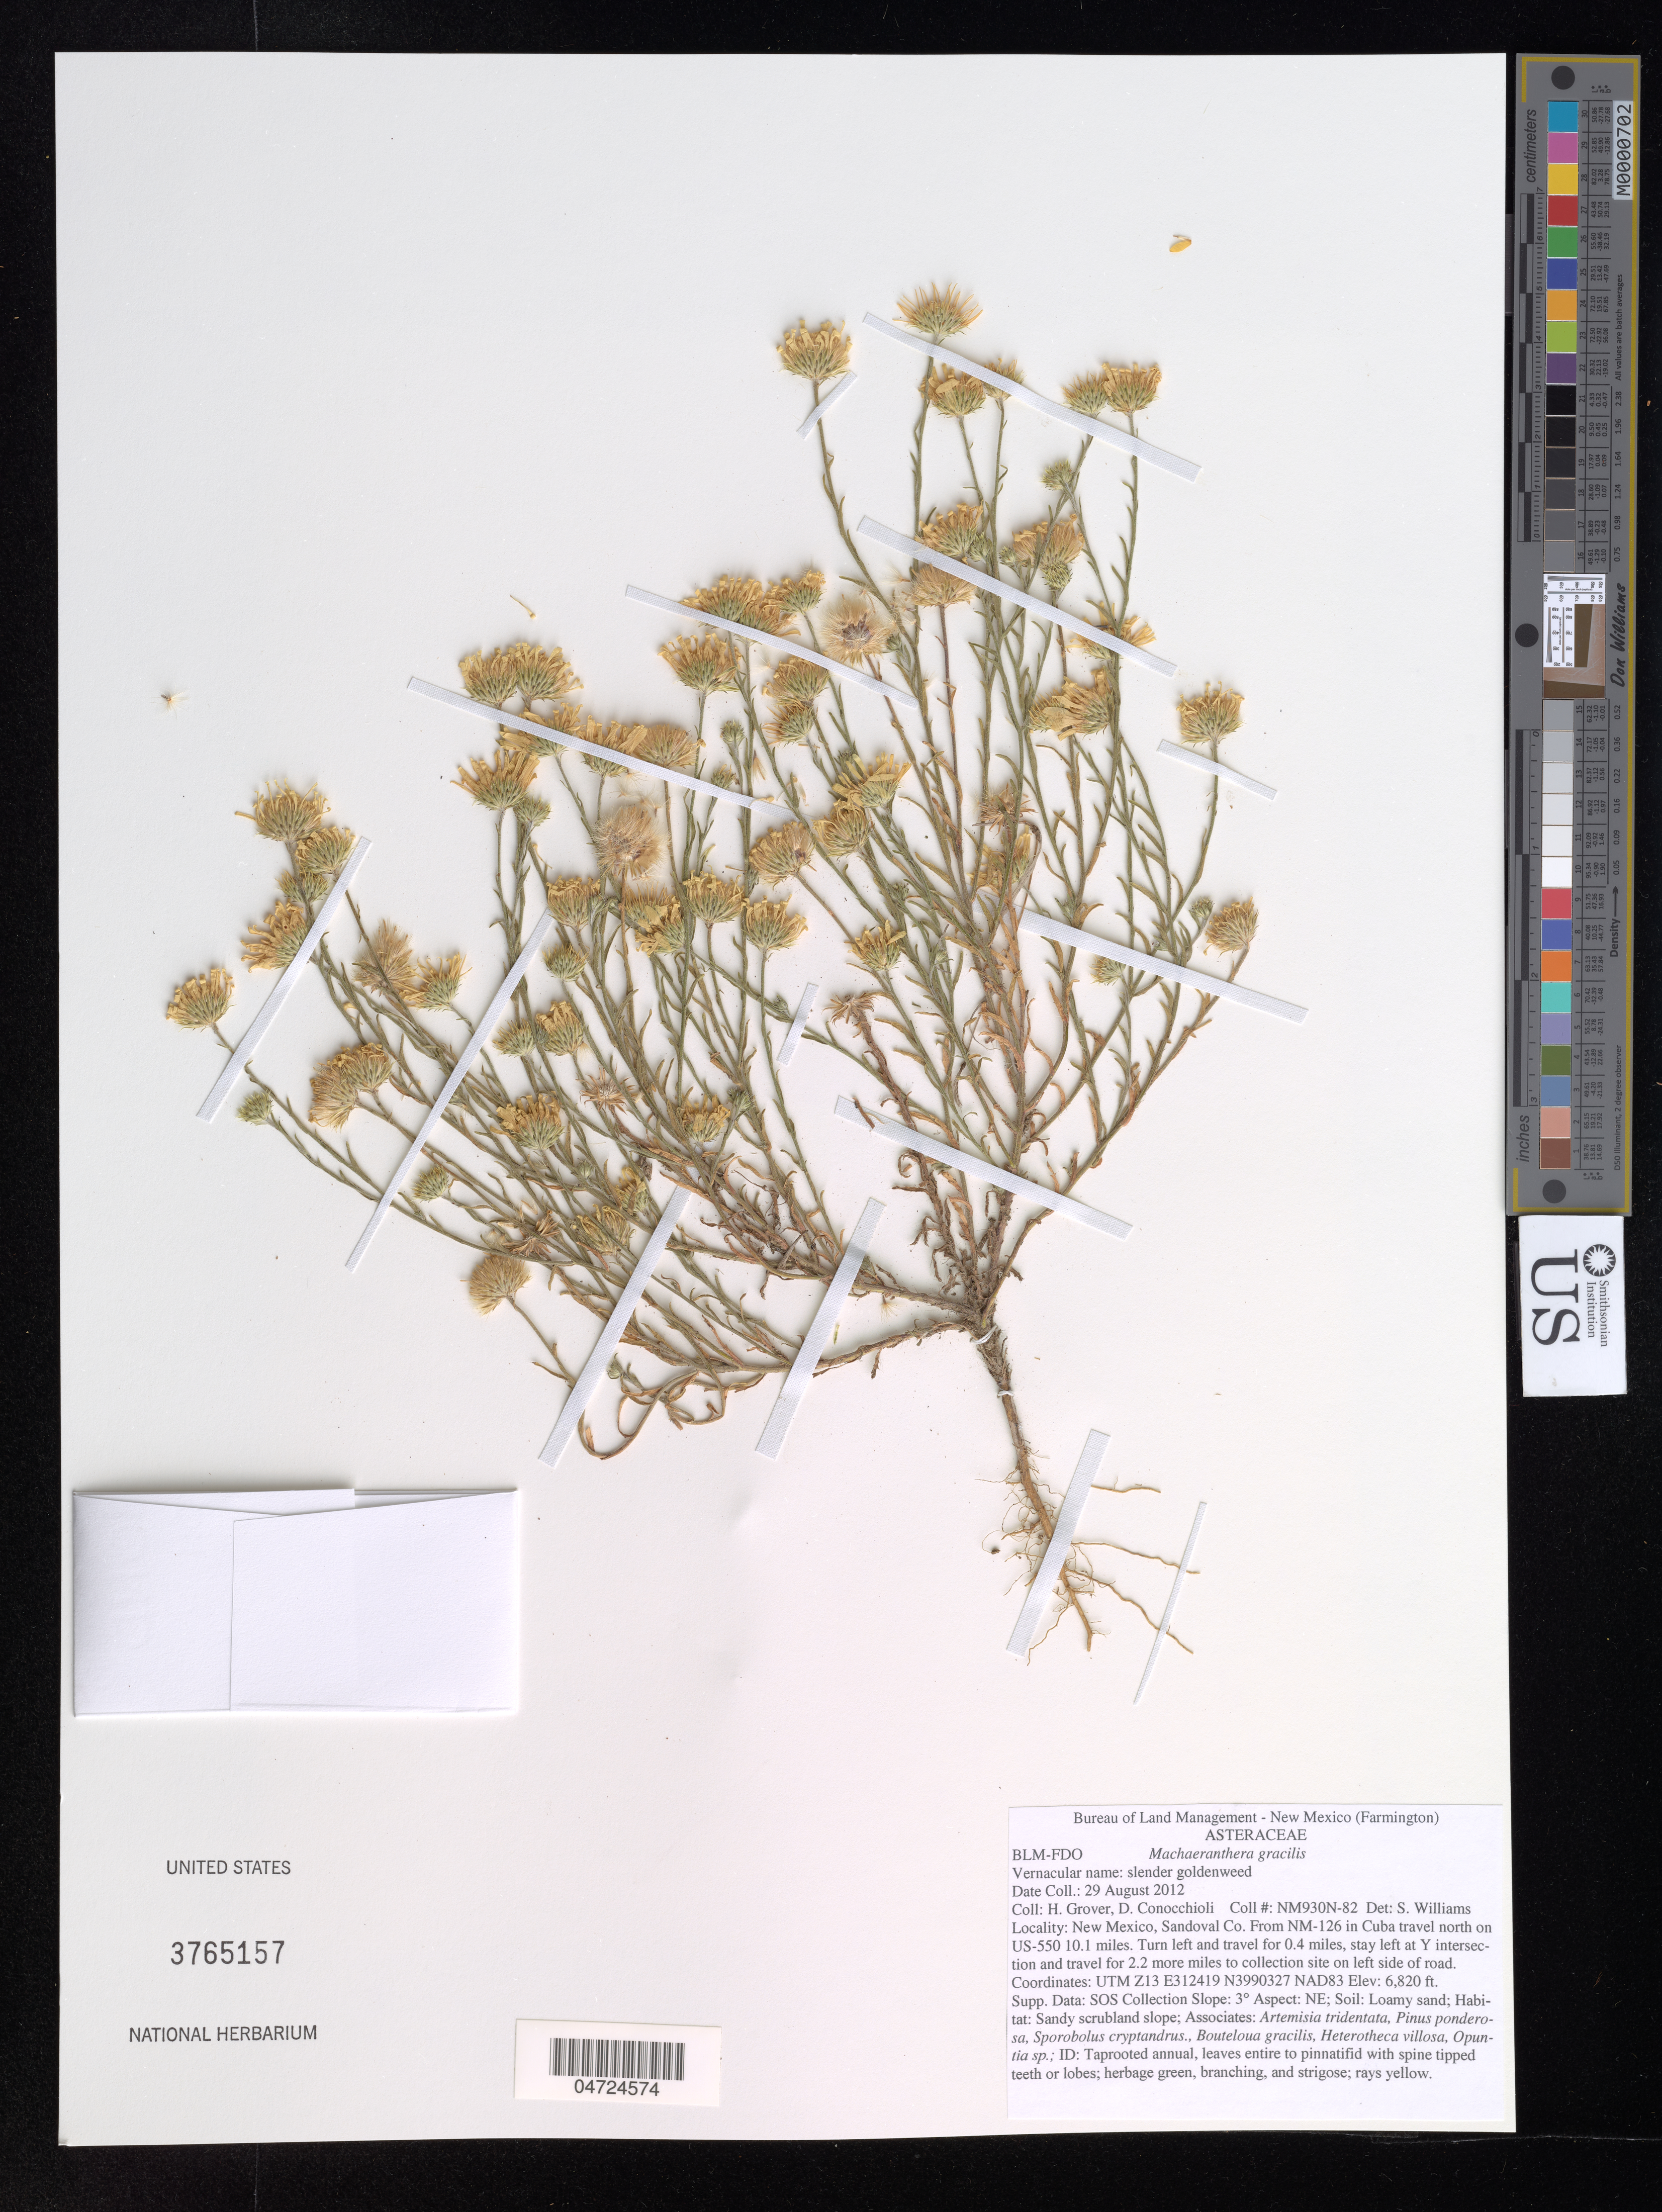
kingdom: Plantae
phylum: Tracheophyta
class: Magnoliopsida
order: Asterales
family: Asteraceae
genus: Machaeranthera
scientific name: Machaeranthera gracilis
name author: (Nutt.) Shinners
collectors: H. Grover & D. Conocchioli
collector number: NM930N-82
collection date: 2012-08-29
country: United States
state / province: New Mexico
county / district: Sandoval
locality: Sandoval Co. From NM-126 in Cuba travel north on US-550 10.1 miles. Turn left and travel for 0.4 miles, stay left at Y intersection and travel for 2.2 more miles to collection site on left side of road. UTM Z13, NAD83.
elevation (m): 2079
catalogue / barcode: US 3765157